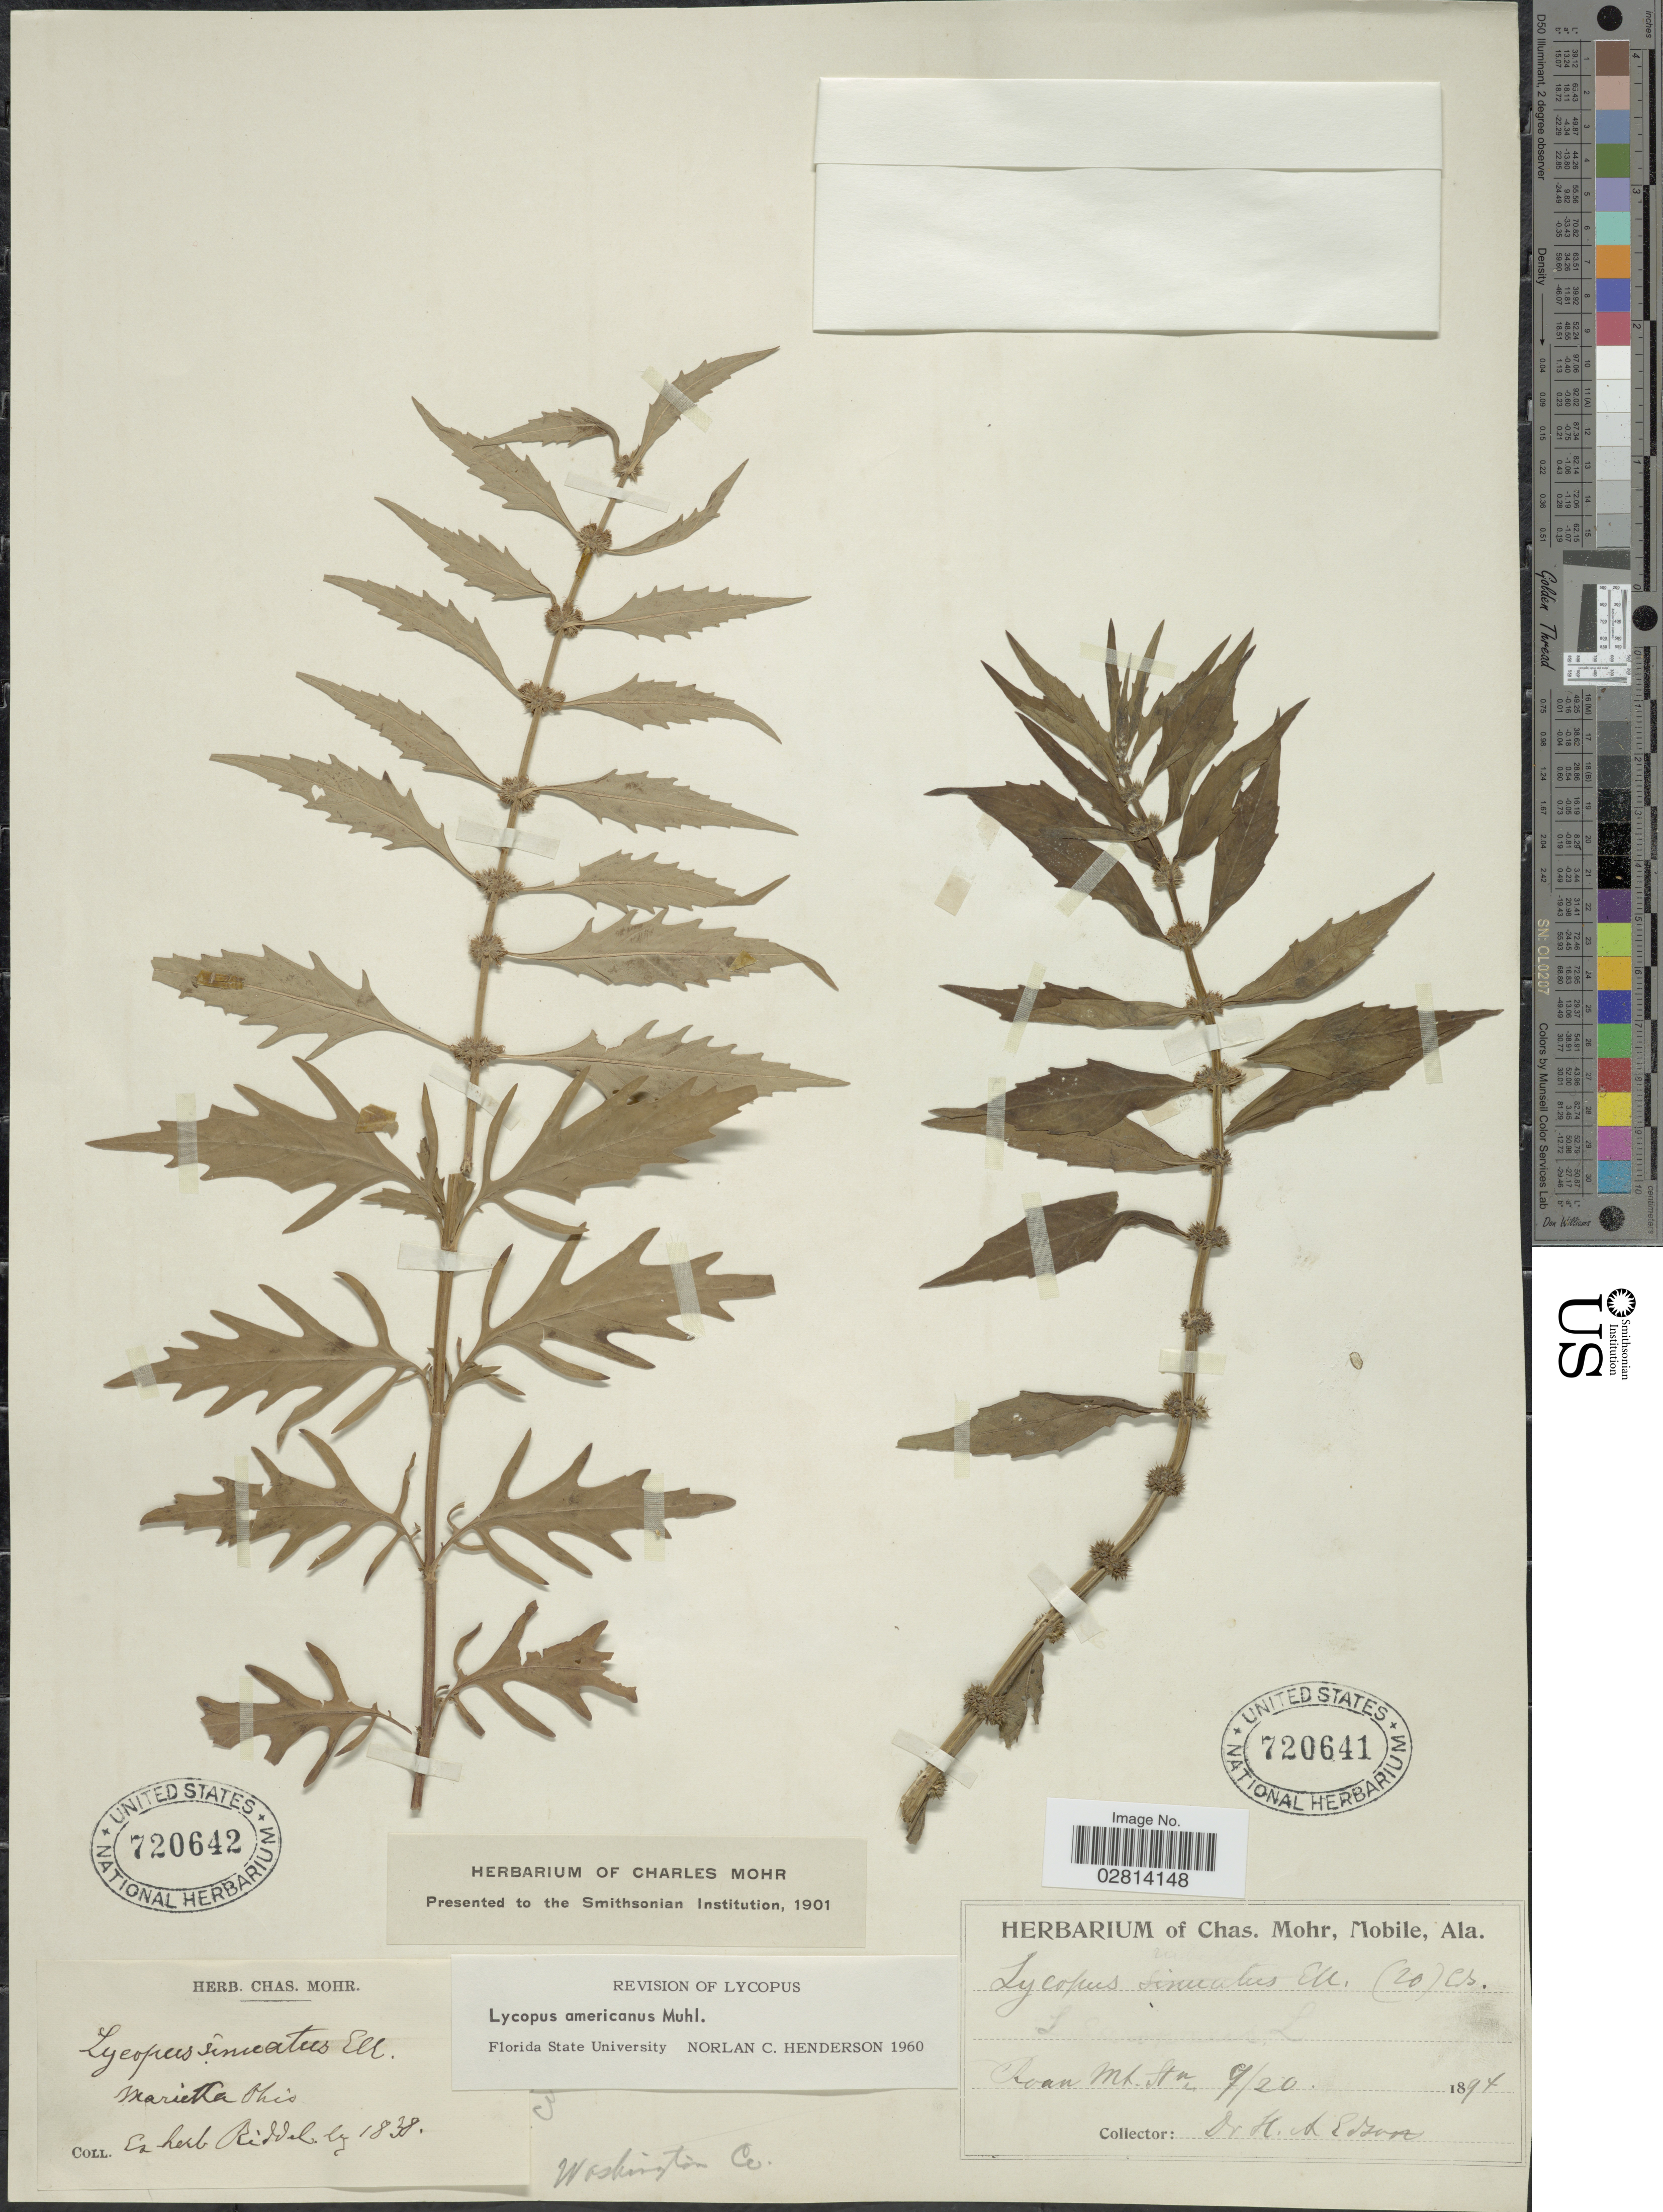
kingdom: Plantae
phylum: Tracheophyta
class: Magnoliopsida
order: Lamiales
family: Lamiaceae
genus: Lycopus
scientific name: Lycopus americanus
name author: Muhl. ex W.P.C. Barton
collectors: Ex herb. Riddel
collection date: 1838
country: United States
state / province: Ohio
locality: Marietta, Ohio, Washington Co.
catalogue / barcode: US 720642